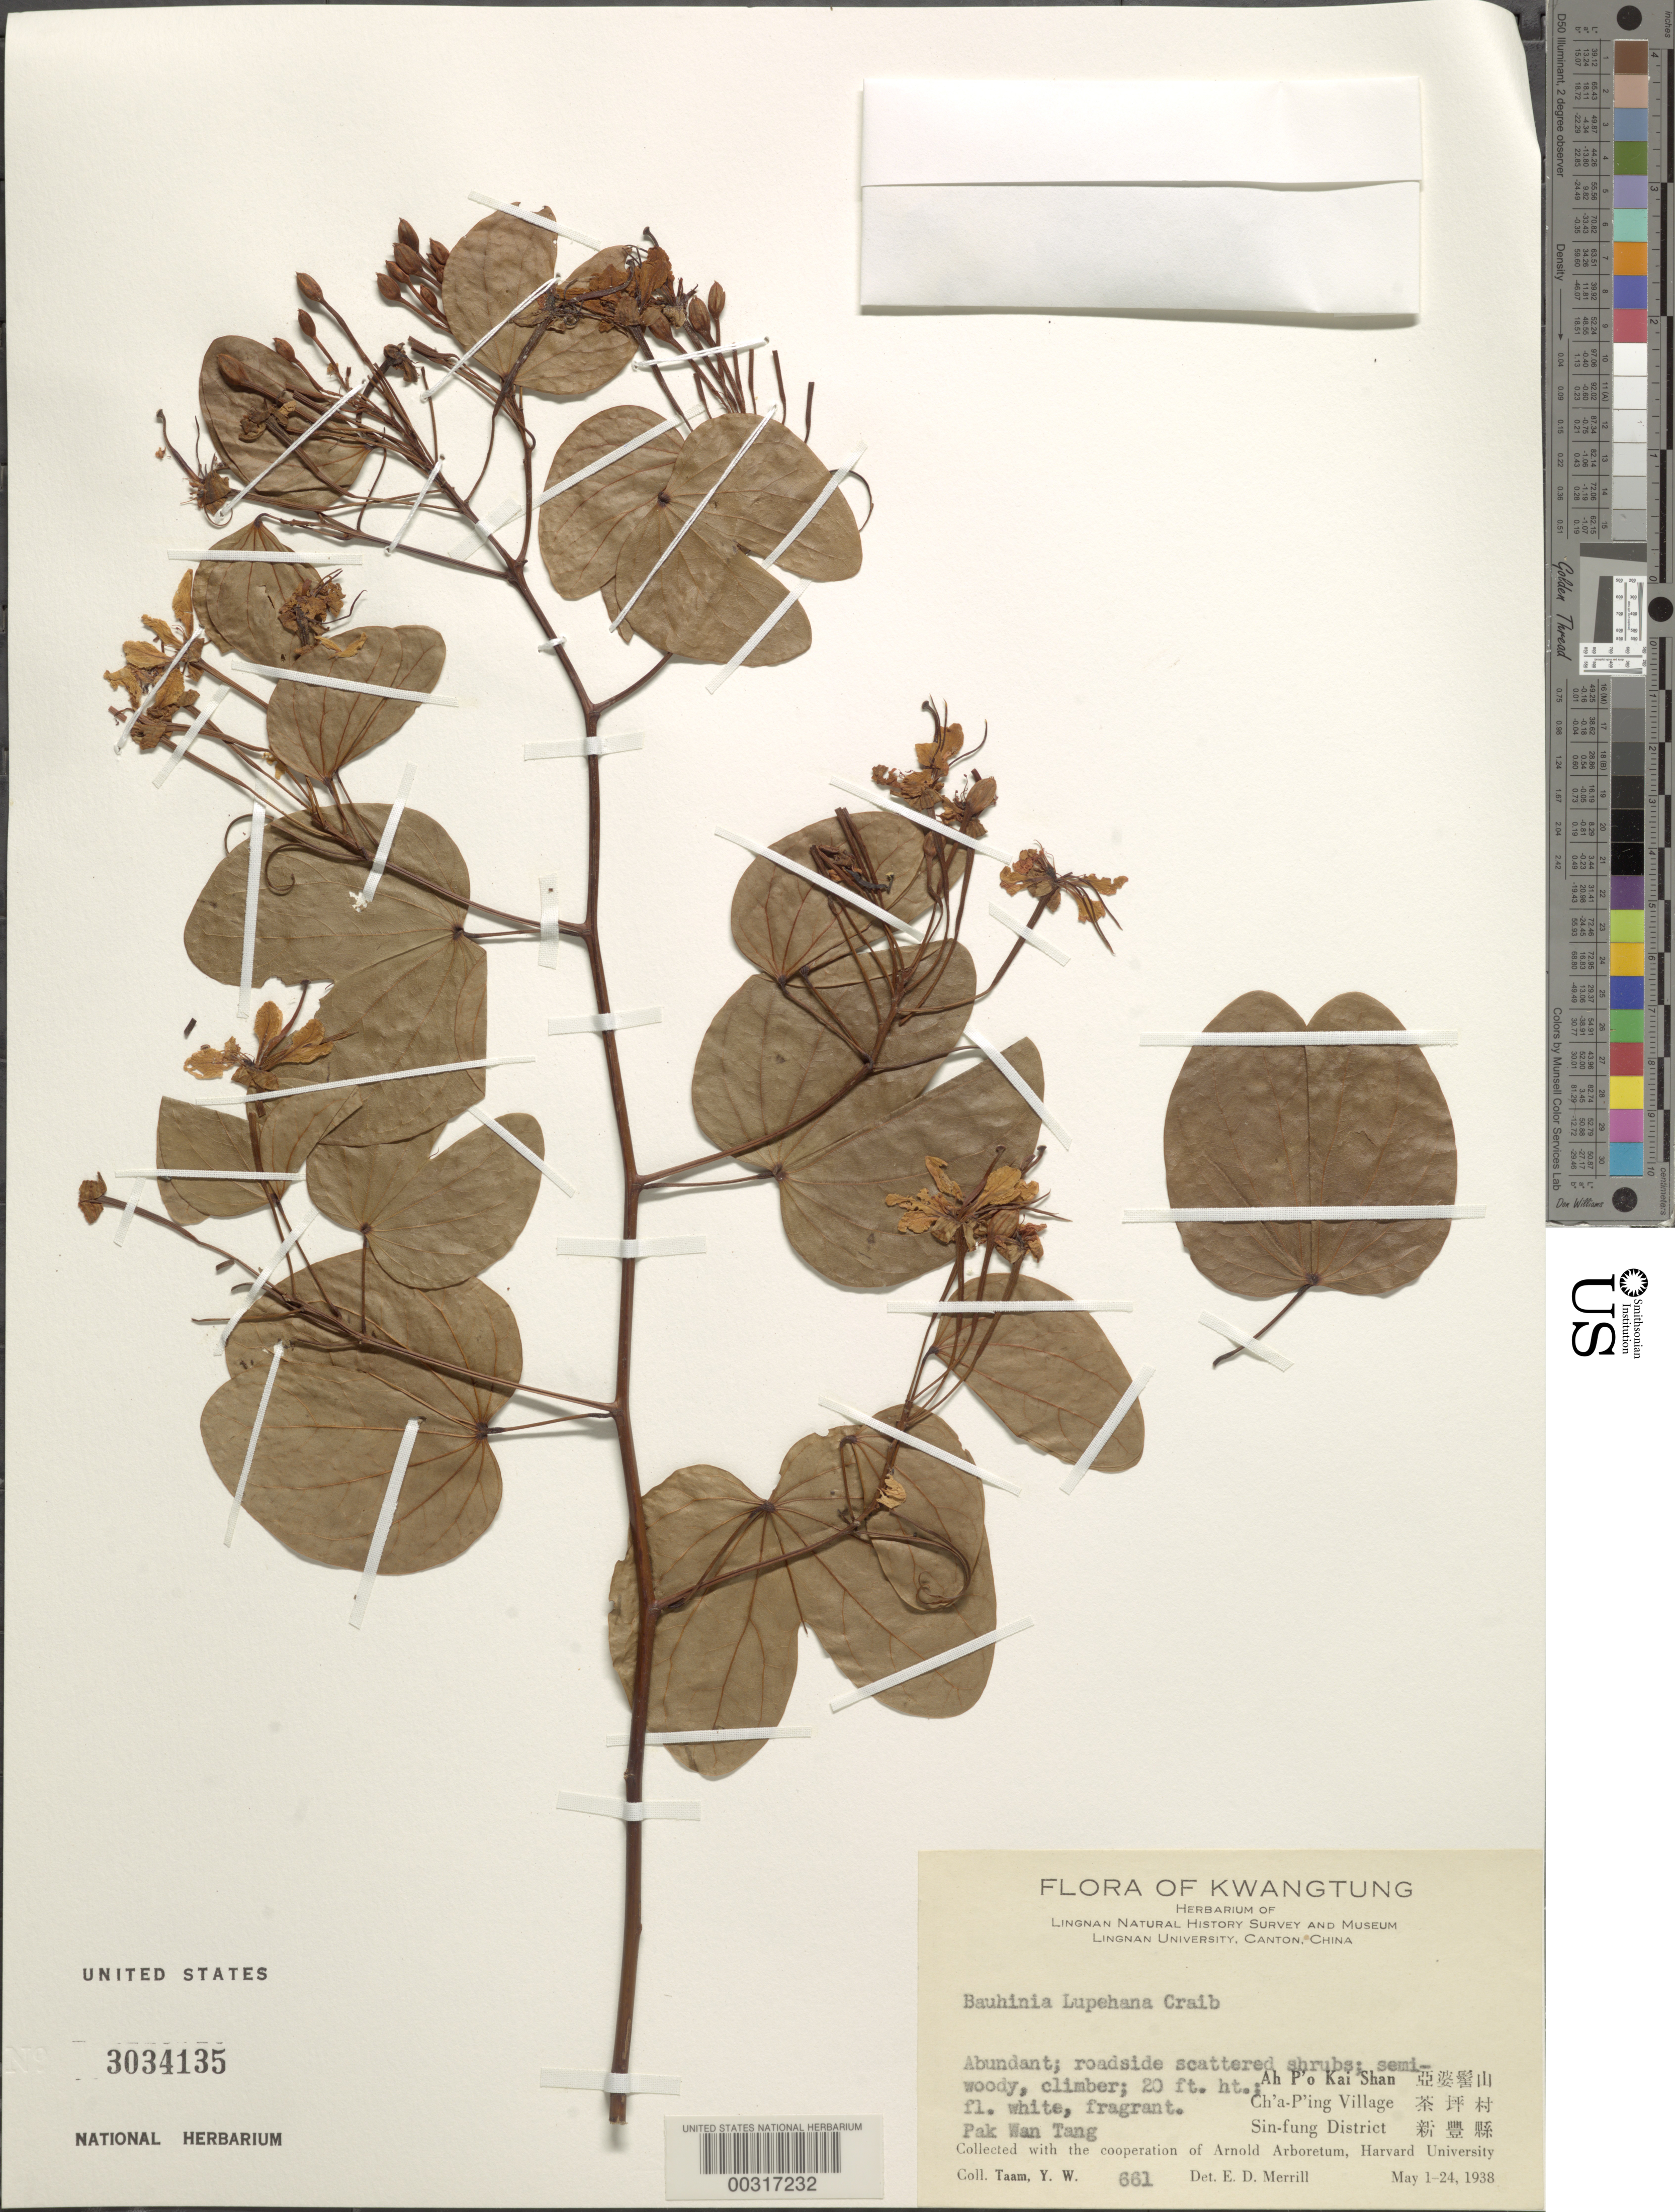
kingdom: Plantae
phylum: Tracheophyta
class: Magnoliopsida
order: Fabales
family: Fabaceae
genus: Bauhinia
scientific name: Bauhinia lupehana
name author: Craib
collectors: Y. W. Taam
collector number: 661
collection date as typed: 01 May 1938 to 24 May 1938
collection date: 1938-05-01/1938-05-24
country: China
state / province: Guangdong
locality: Pak wan tang; ah po kai shan; ch'a-p'ing village; sin-fung dist.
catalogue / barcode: US 3034135